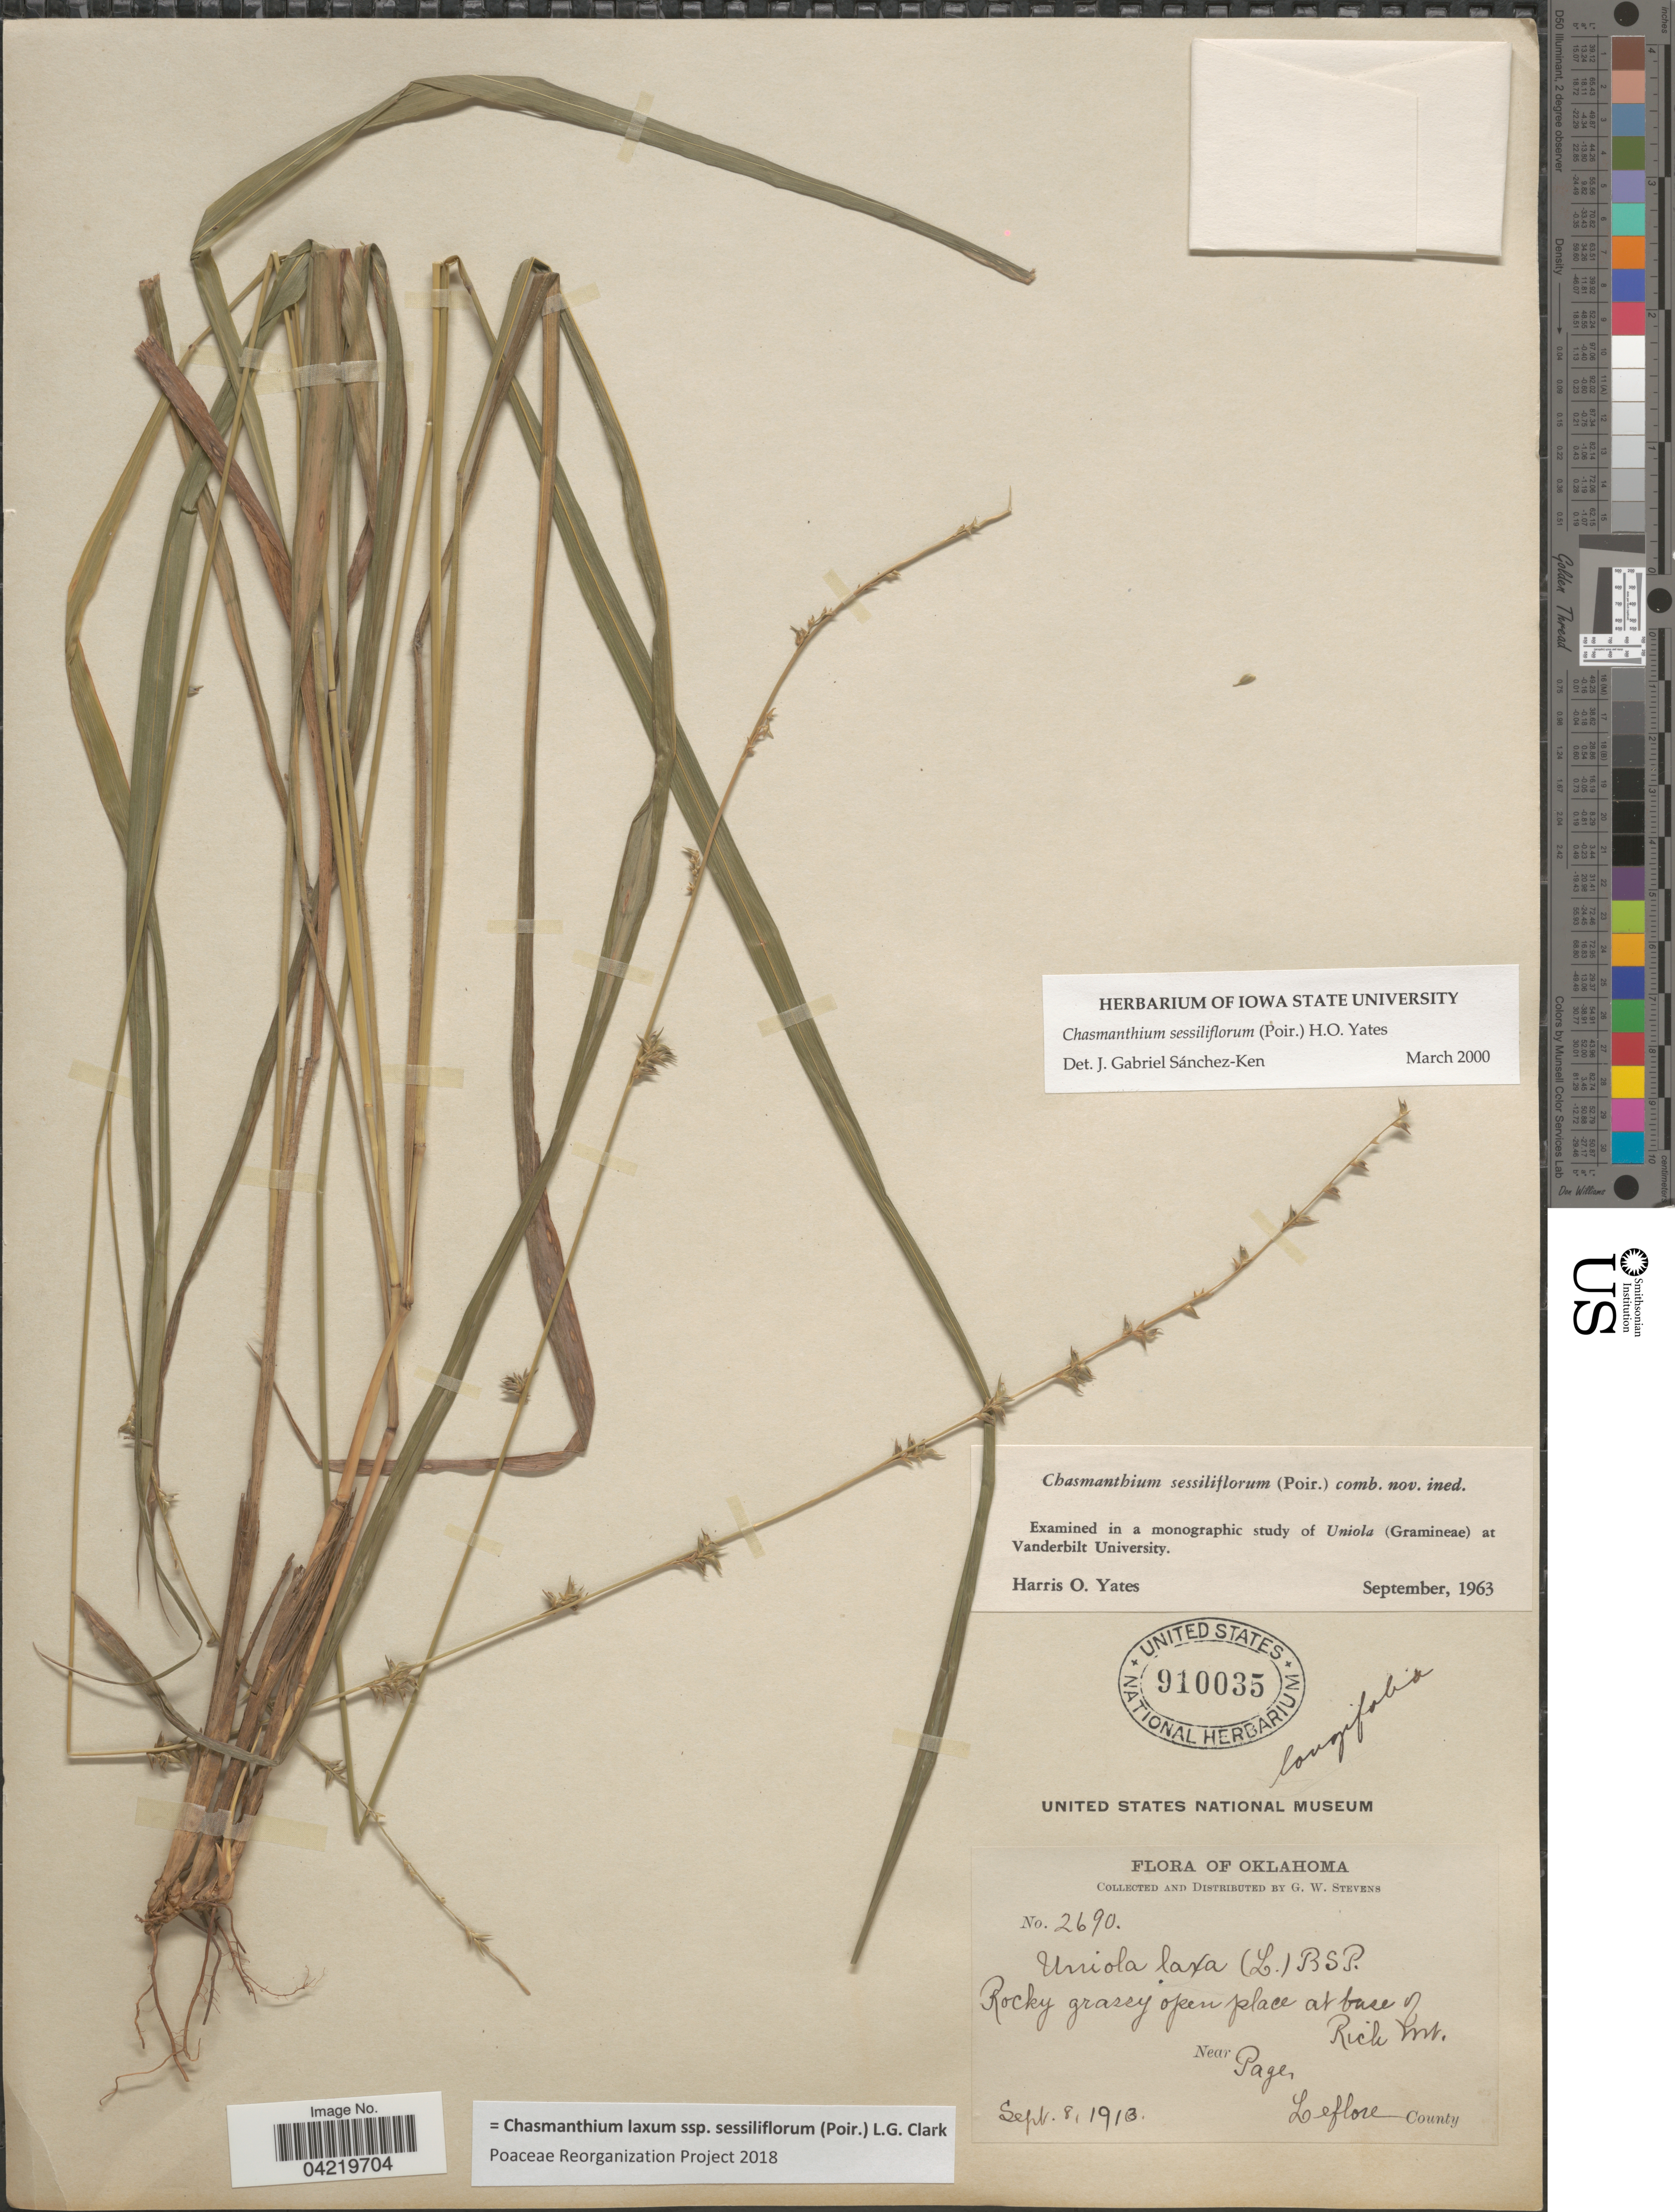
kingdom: Plantae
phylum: Tracheophyta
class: Liliopsida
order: Poales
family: Poaceae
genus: Chasmanthium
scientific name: Chasmanthium laxum subsp. sessiliflorum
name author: (L.) H.O. Yates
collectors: G. W. Stevens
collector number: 2690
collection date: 1913-09-08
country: United States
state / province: Oklahoma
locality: Rocky grassy open place at base of Rich Mt. Near Page, Leflore County.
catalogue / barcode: US 910035